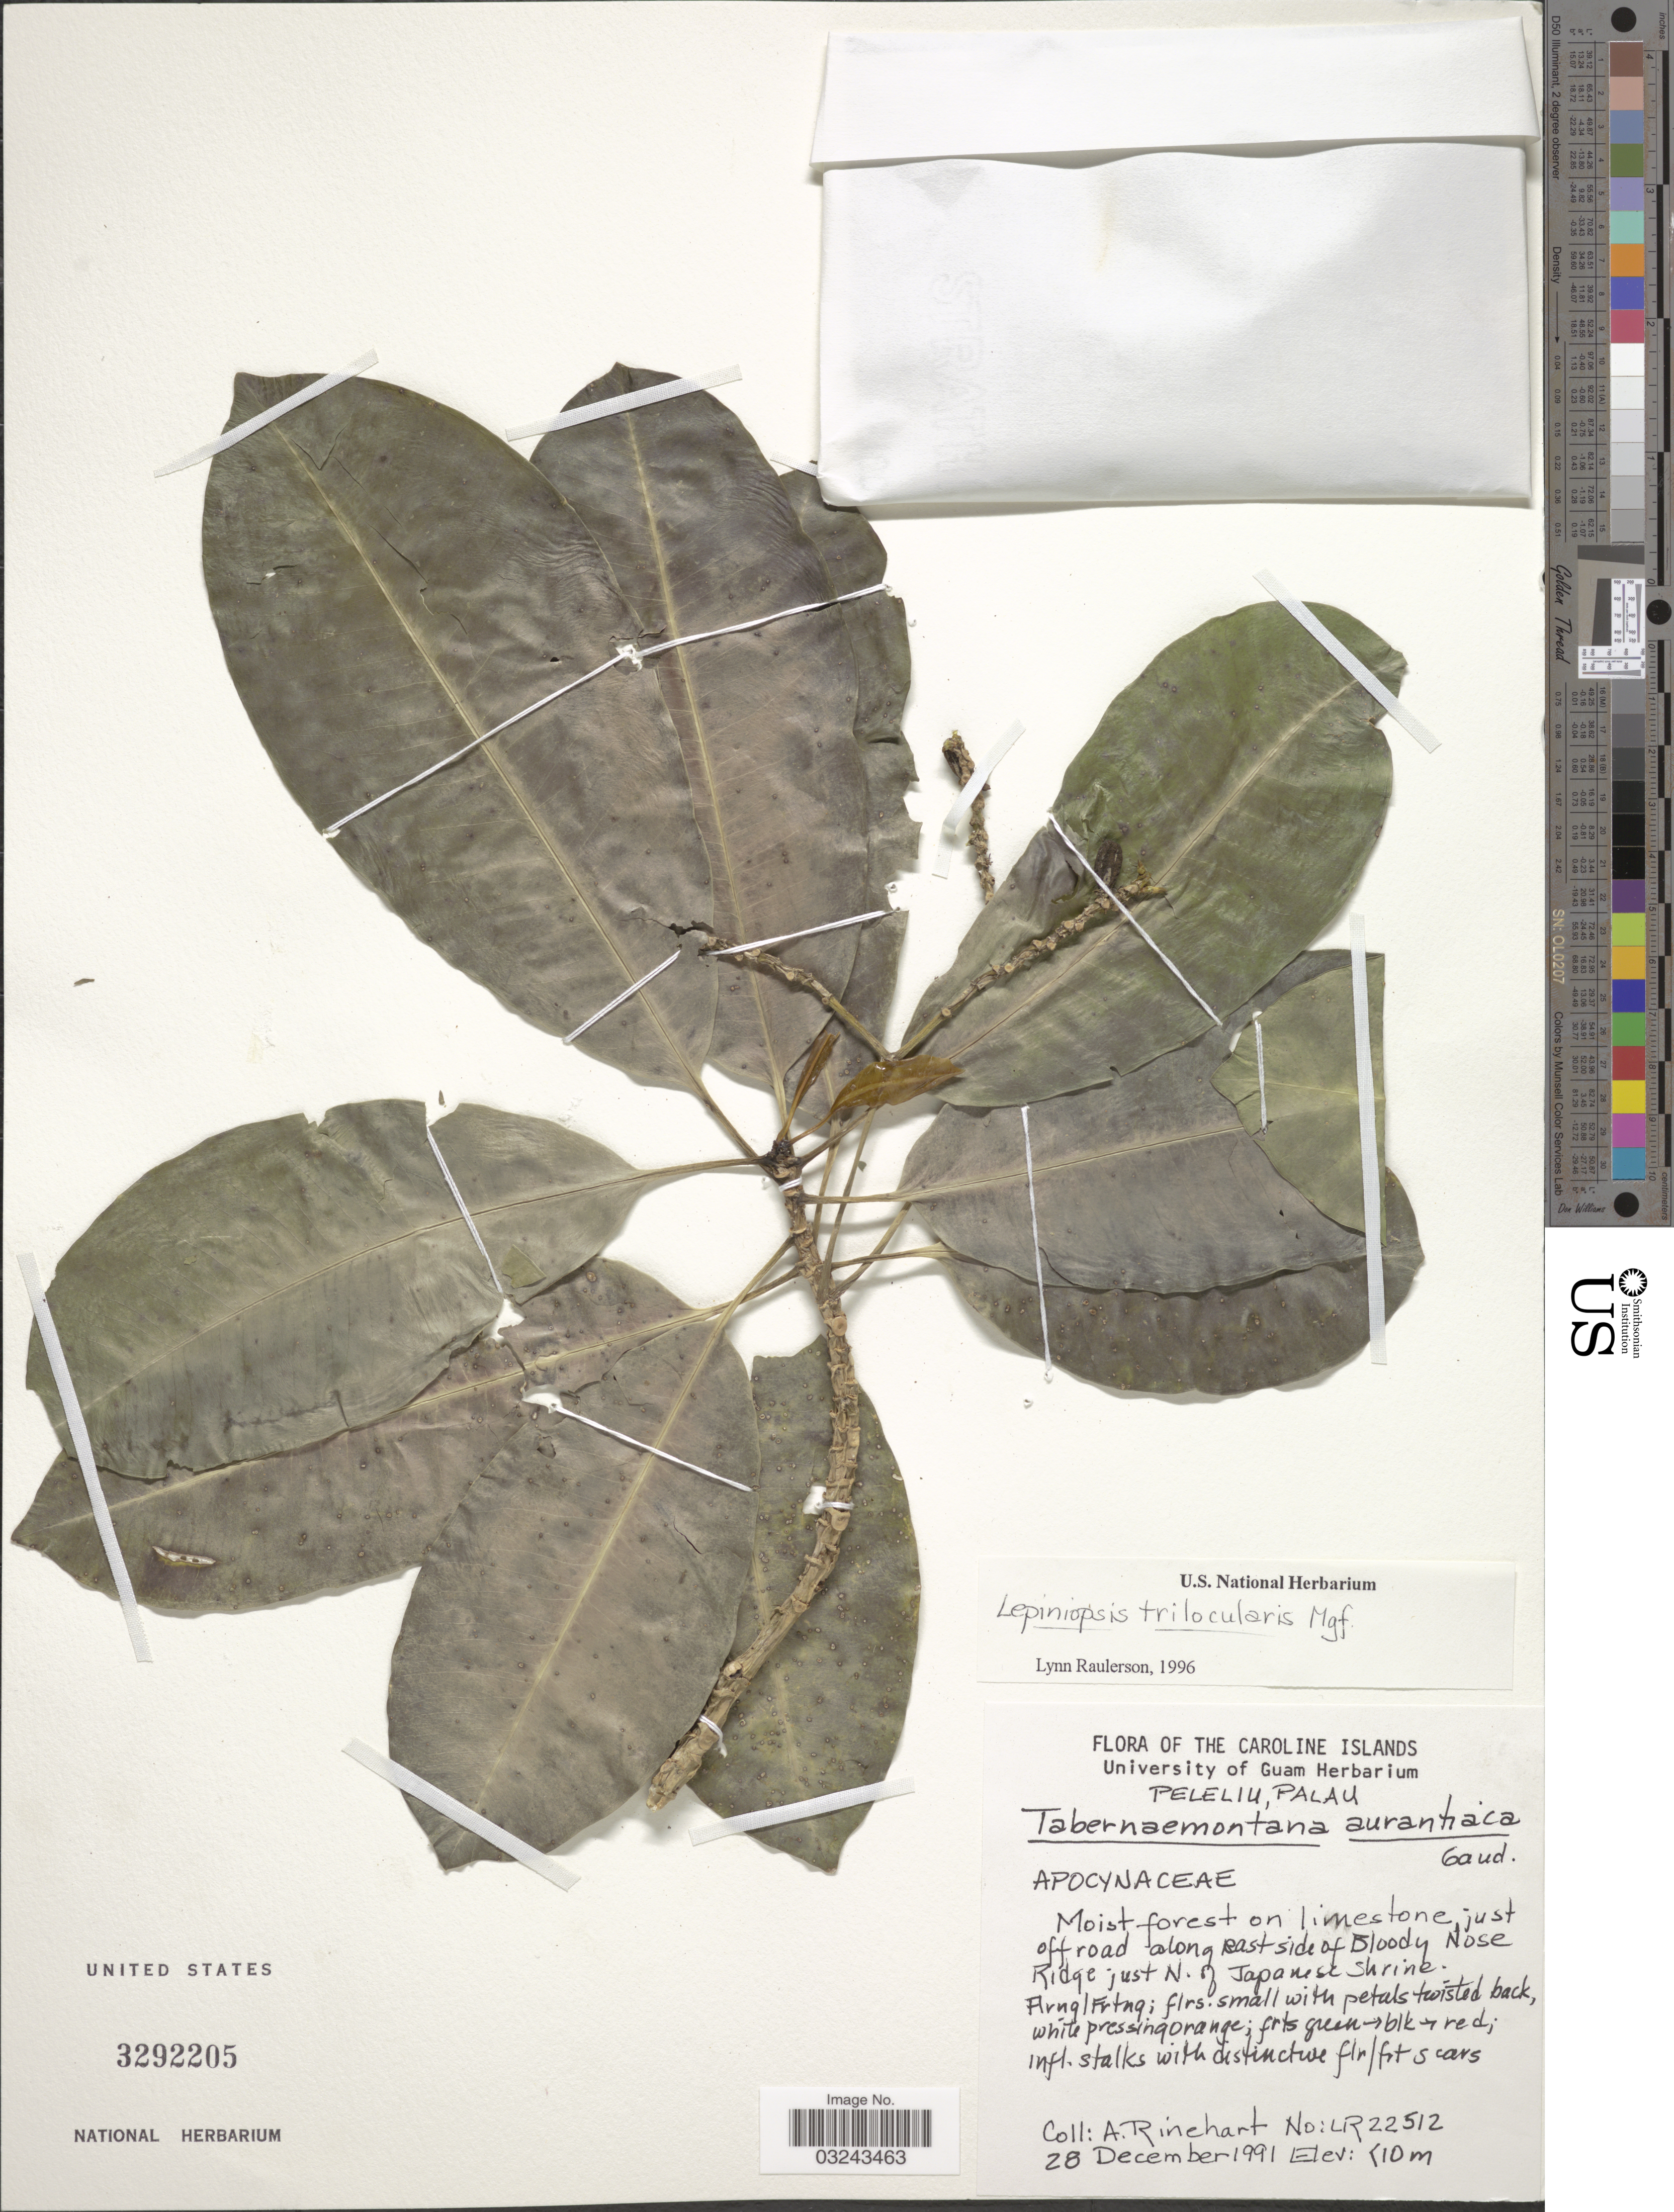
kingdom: Plantae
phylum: Tracheophyta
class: Magnoliopsida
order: Gentianales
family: Apocynaceae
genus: Lepiniopsis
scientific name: Lepiniopsis trilocularis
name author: Markgr.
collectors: A. Rinehart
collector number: LR 22512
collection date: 1991-12-28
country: Palau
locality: The Caroline Islands, Moist forest on limestone, just off road along east side of Bloody Nose Ridge, just N. of Japanese Shrine.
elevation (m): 10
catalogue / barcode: US 3292205